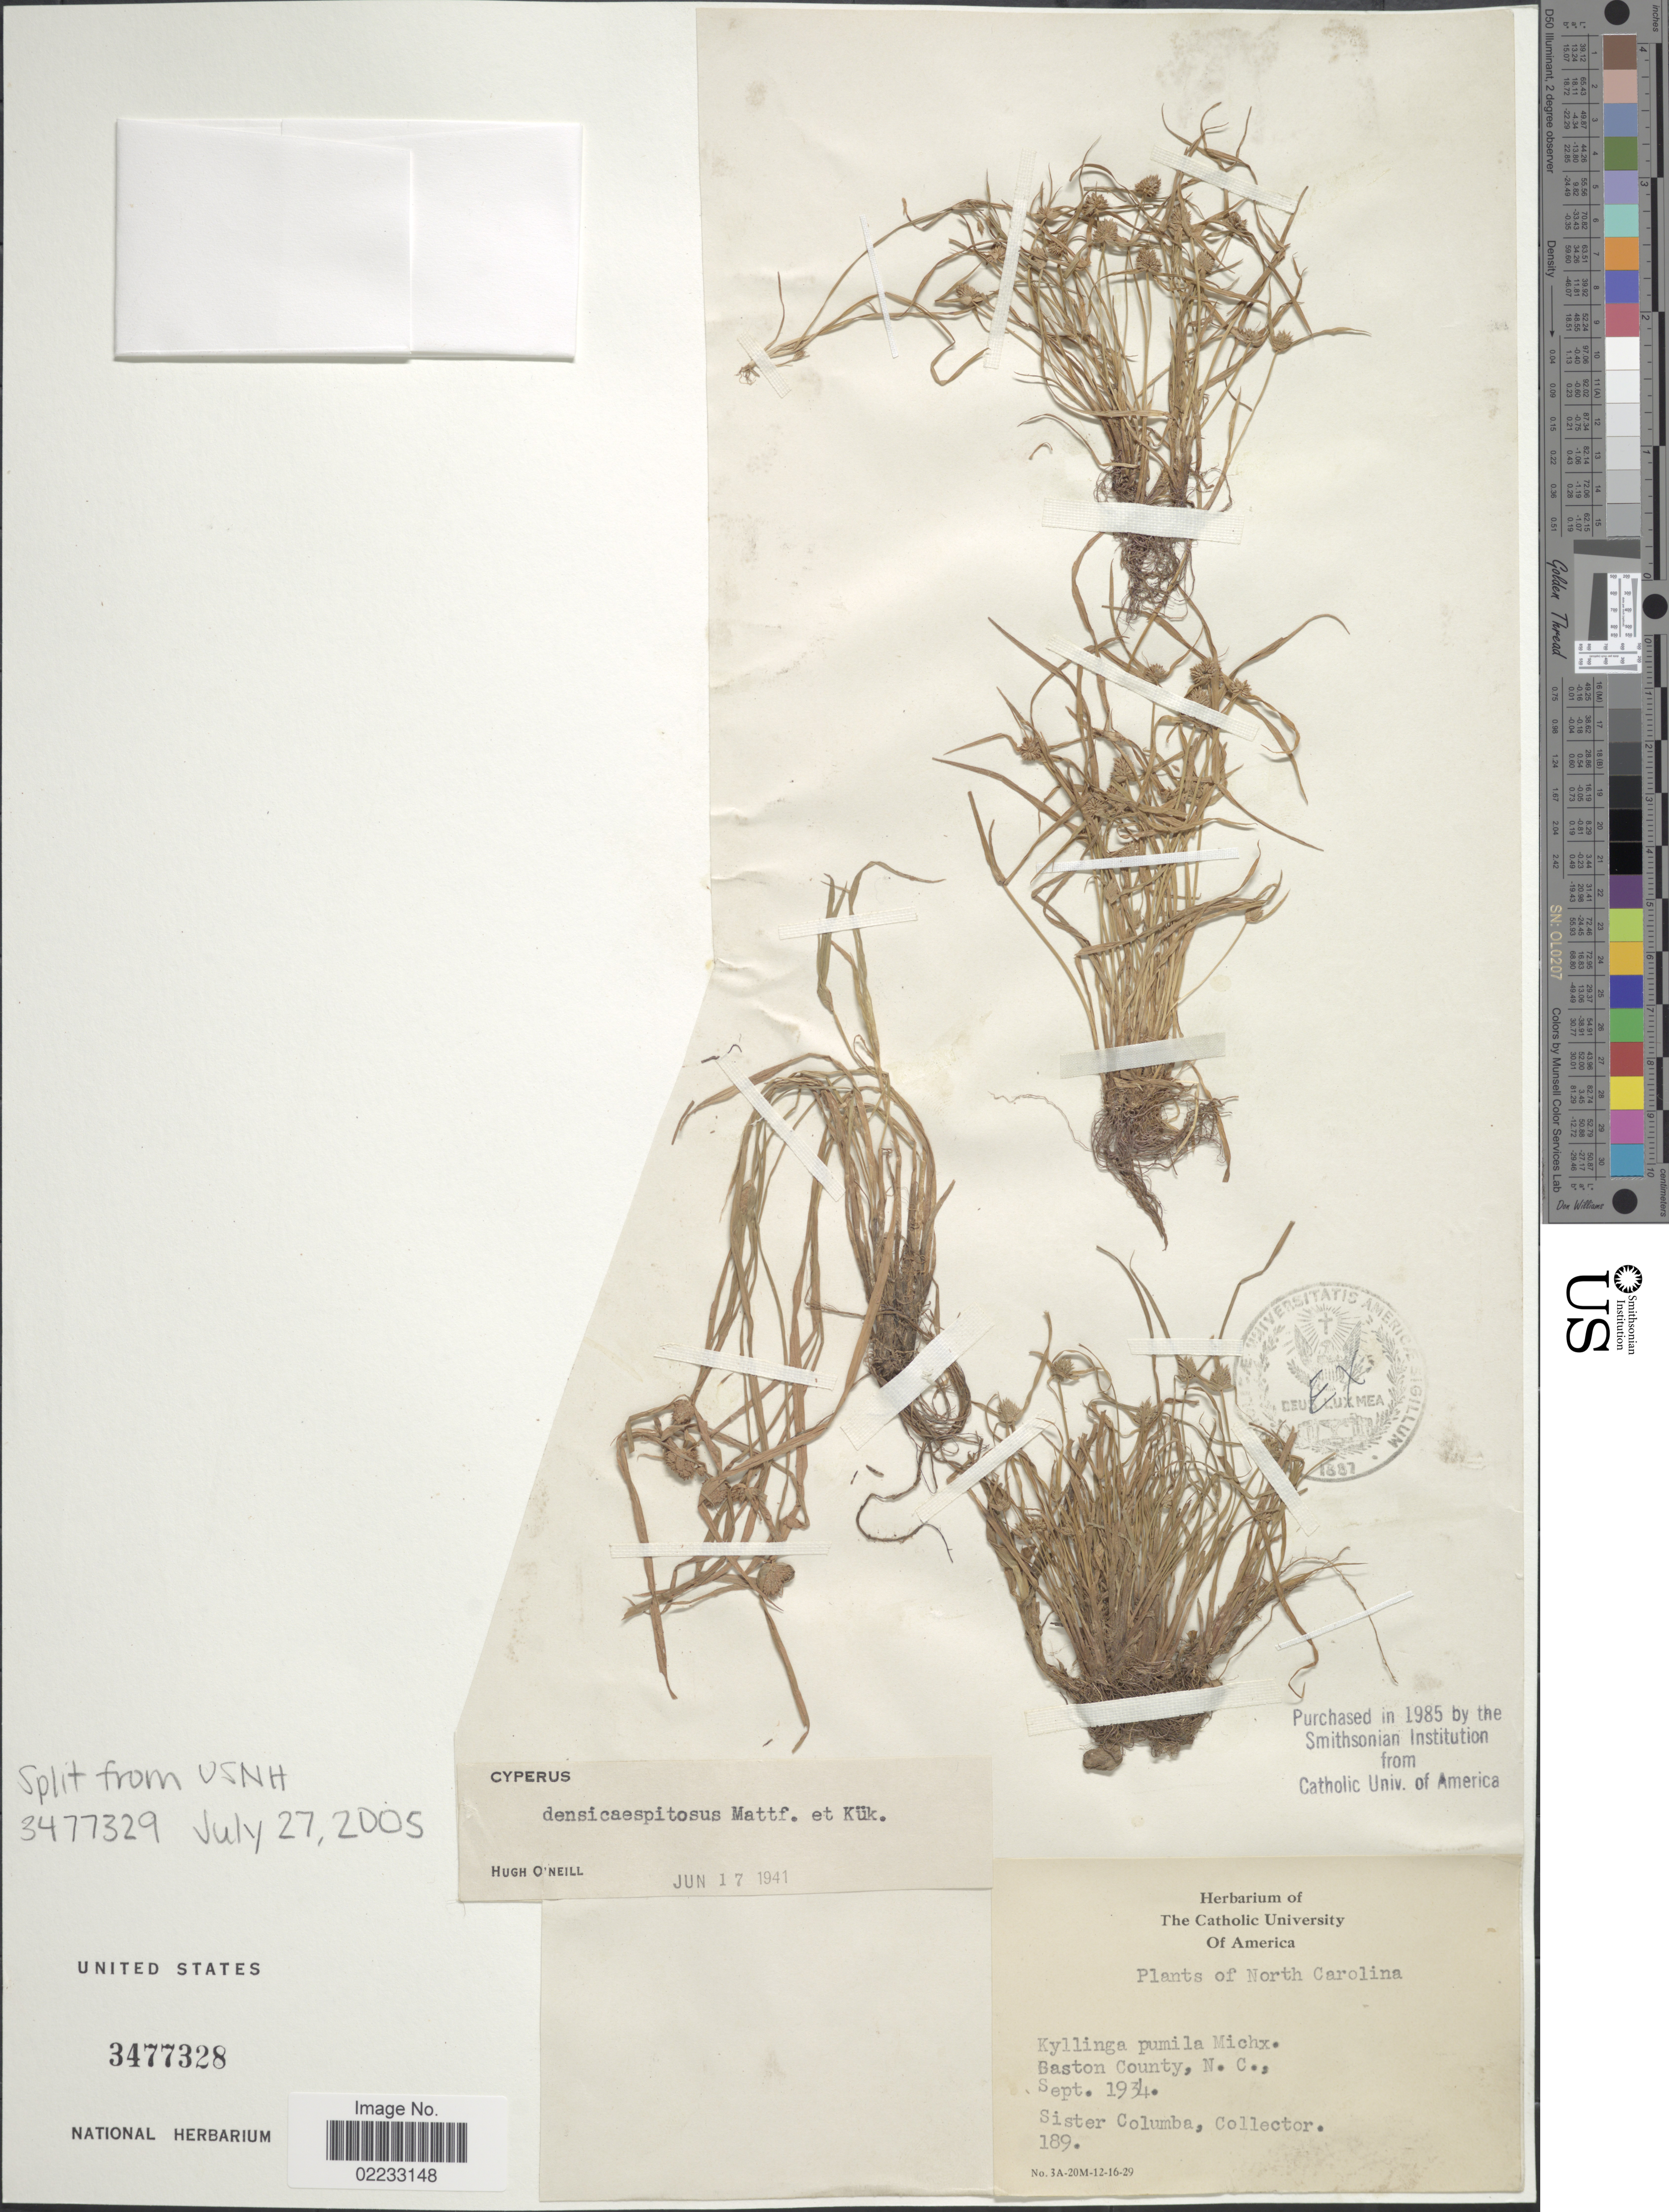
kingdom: Plantae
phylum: Tracheophyta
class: Liliopsida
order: Poales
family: Cyperaceae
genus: Cyperus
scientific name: Cyperus hortensis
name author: (Salzm. ex Steud.) Dorr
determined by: Strong, Mark T., (BOT), Smithsonian Institution - National Museum of Natural History (UNITED STATES)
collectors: S. Columba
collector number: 189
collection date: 1934-09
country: United States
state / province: North Carolina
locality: Baston County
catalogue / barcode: US 3477328